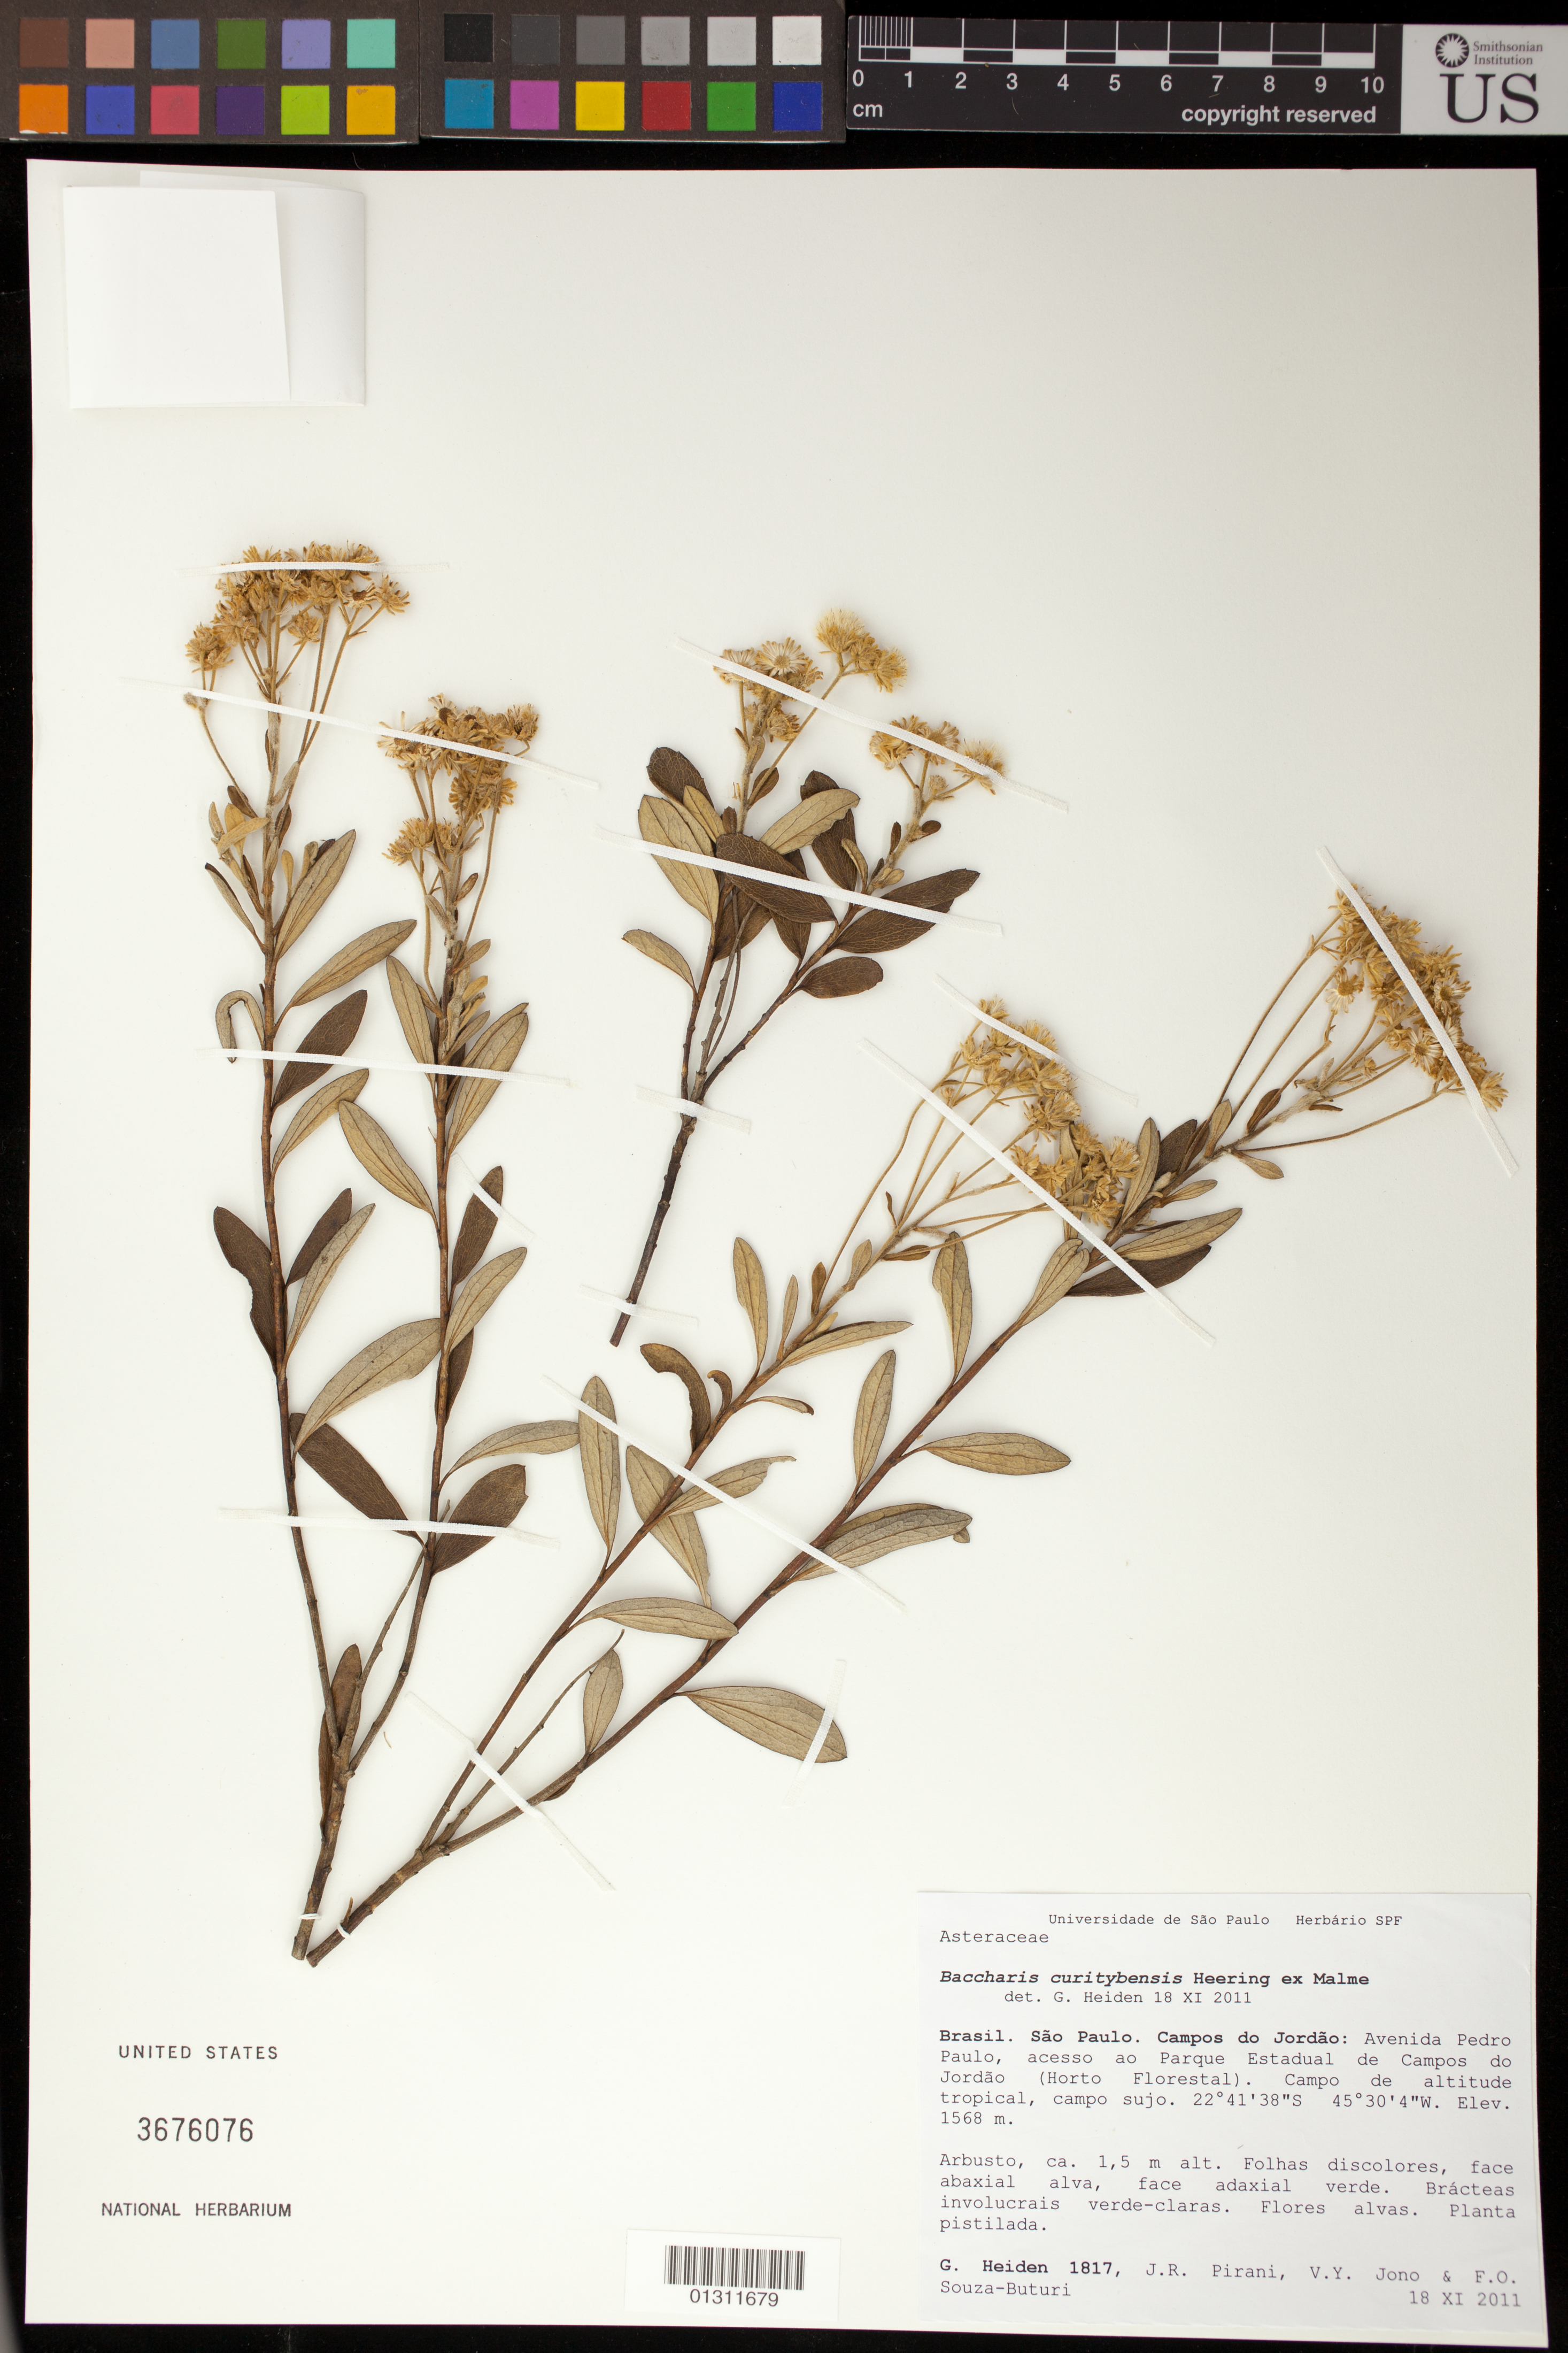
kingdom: Plantae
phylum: Tracheophyta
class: Magnoliopsida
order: Asterales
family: Asteraceae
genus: Baccharis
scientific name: Baccharis curitybensis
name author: Heering ex Malme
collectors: G. Heiden, J. R. Pirani, V. Jono & F. Souza - Buturi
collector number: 1817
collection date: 2011-11-18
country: Brazil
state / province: São Paulo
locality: Campos do Jordao: Avenida Pedro Paulo, acesso ao Parque Estadual de Campos do Jordao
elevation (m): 1568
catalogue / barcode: US 3676067